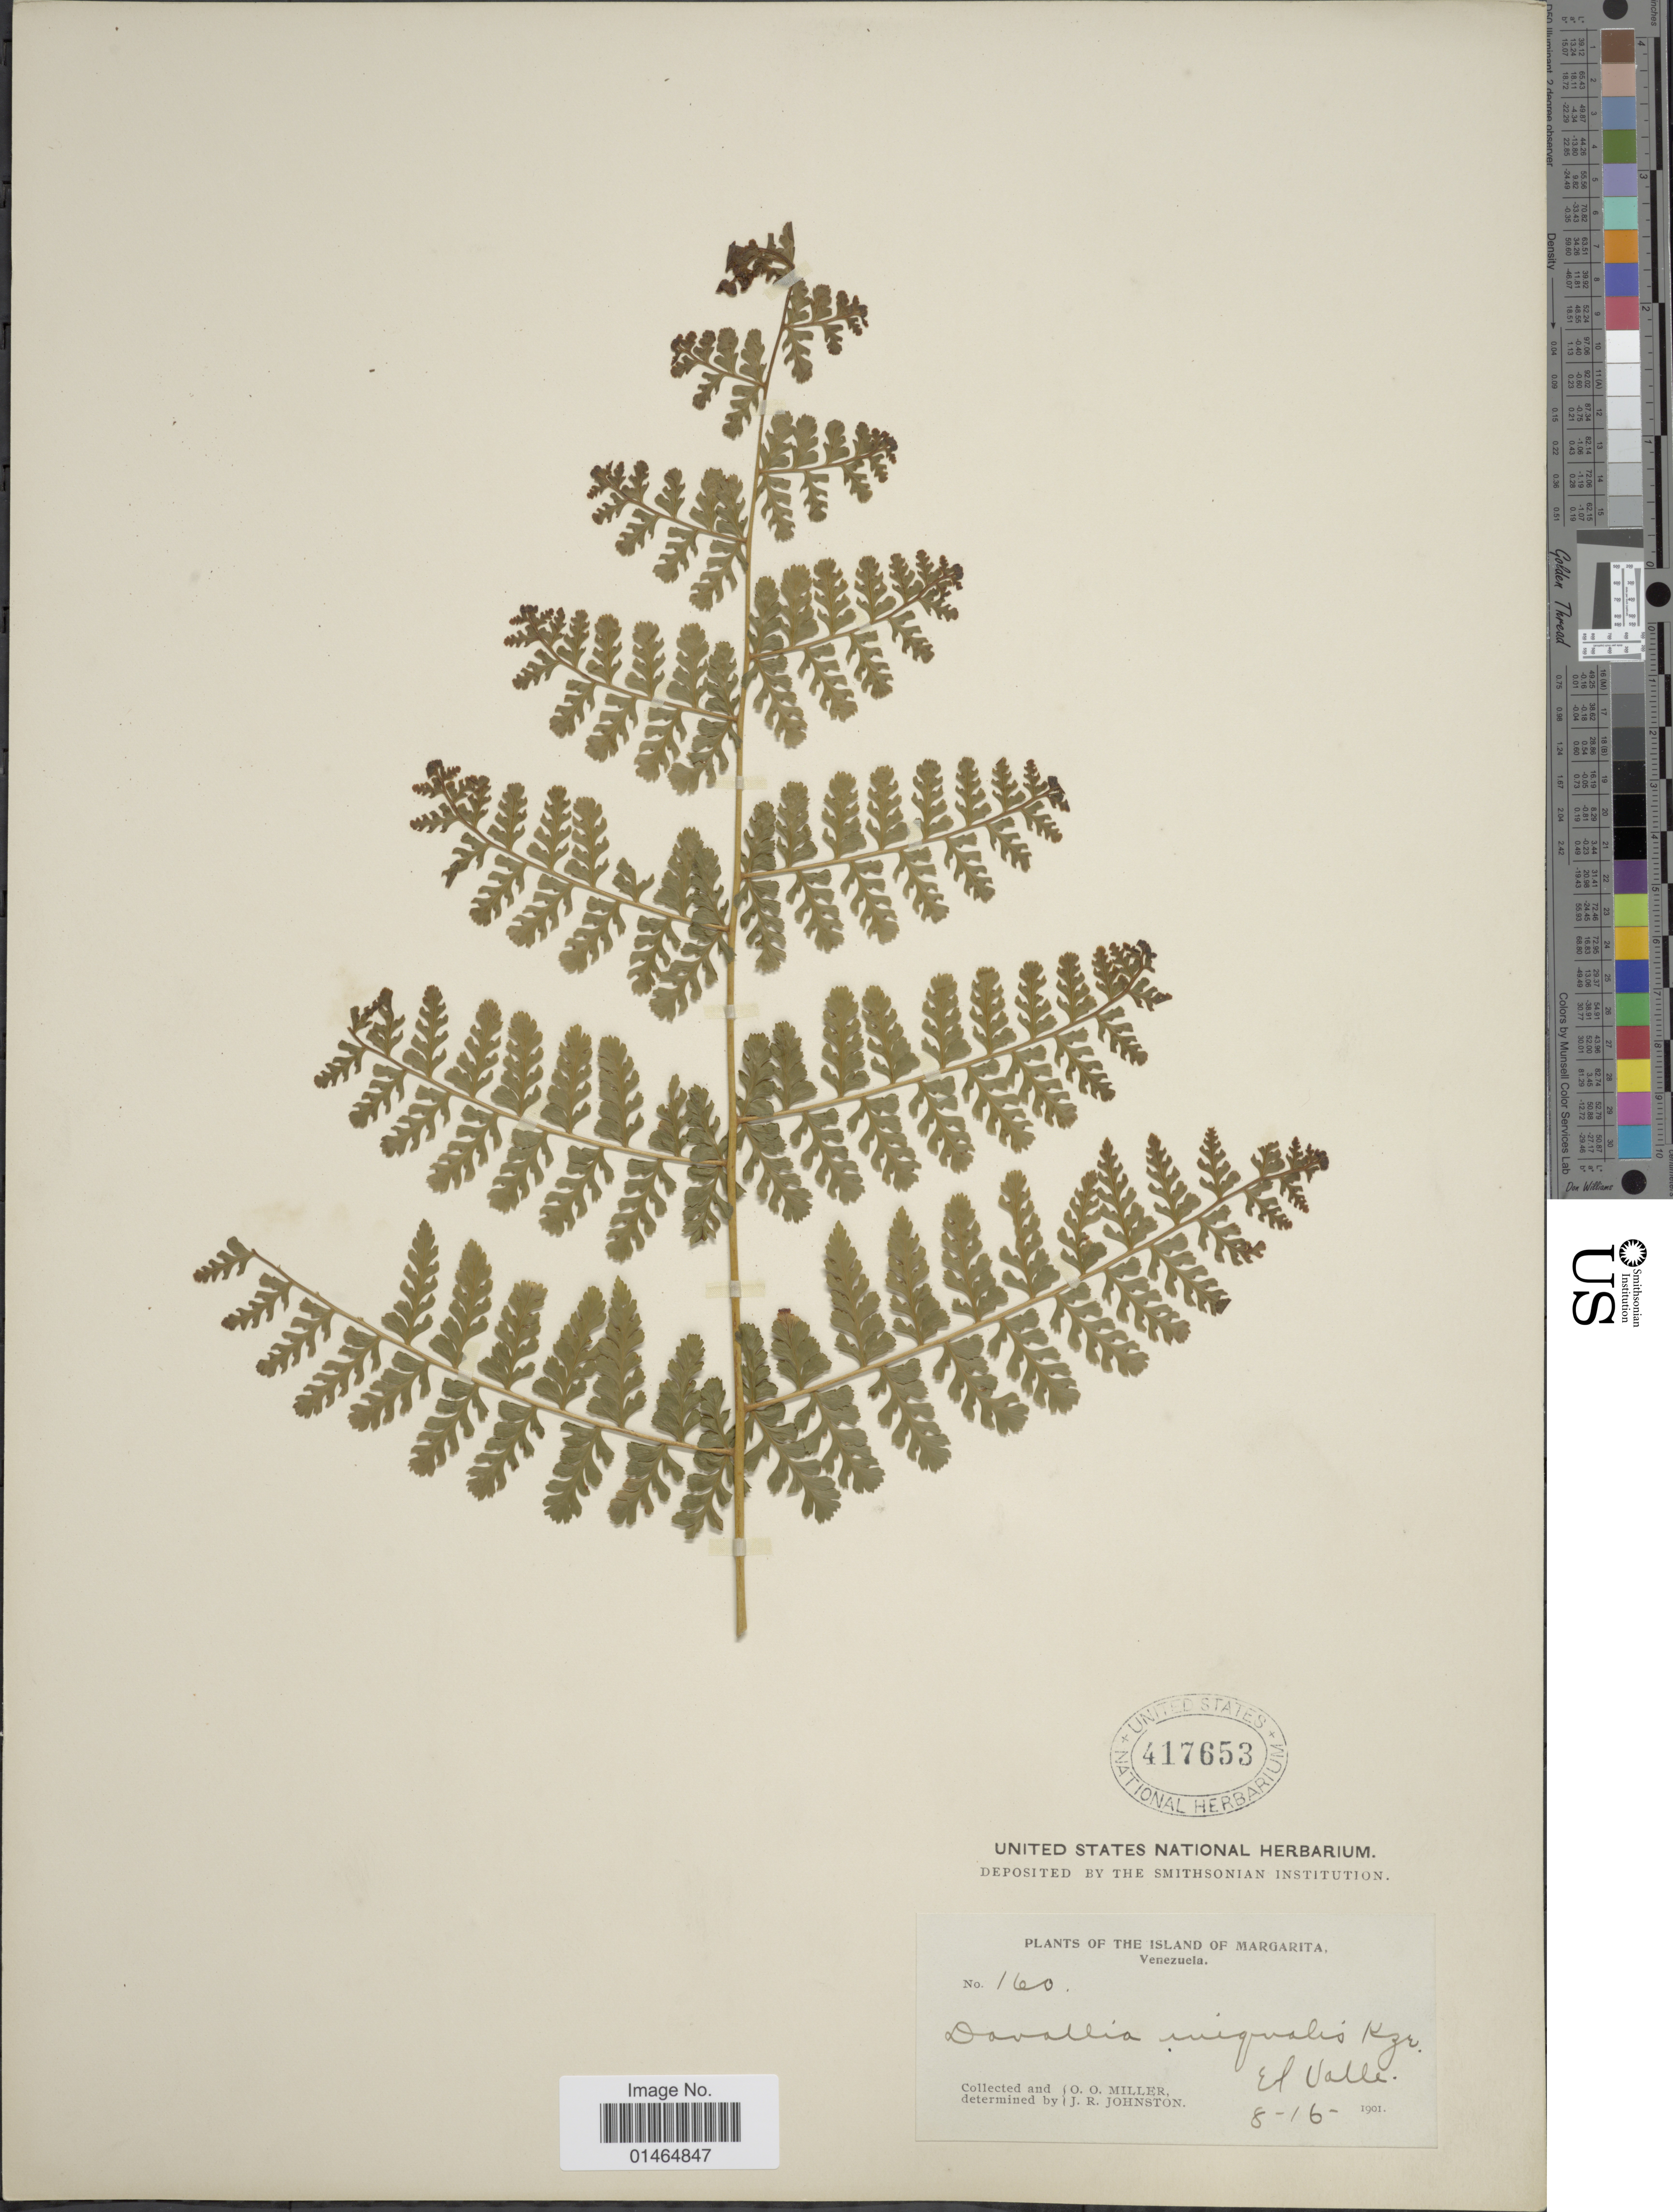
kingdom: Plantae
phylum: Tracheophyta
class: Polypodiopsida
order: Polypodiales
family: Dennstaedtiaceae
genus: Dennstaedtia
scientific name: Dennstaedtia obtusifolia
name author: (Willd.) T. Moore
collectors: O. O. Miller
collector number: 160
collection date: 1901-08-16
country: Venezuela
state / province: Nueva Esparta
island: Margarita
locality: Island of Margarita. El Valle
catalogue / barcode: US 417653